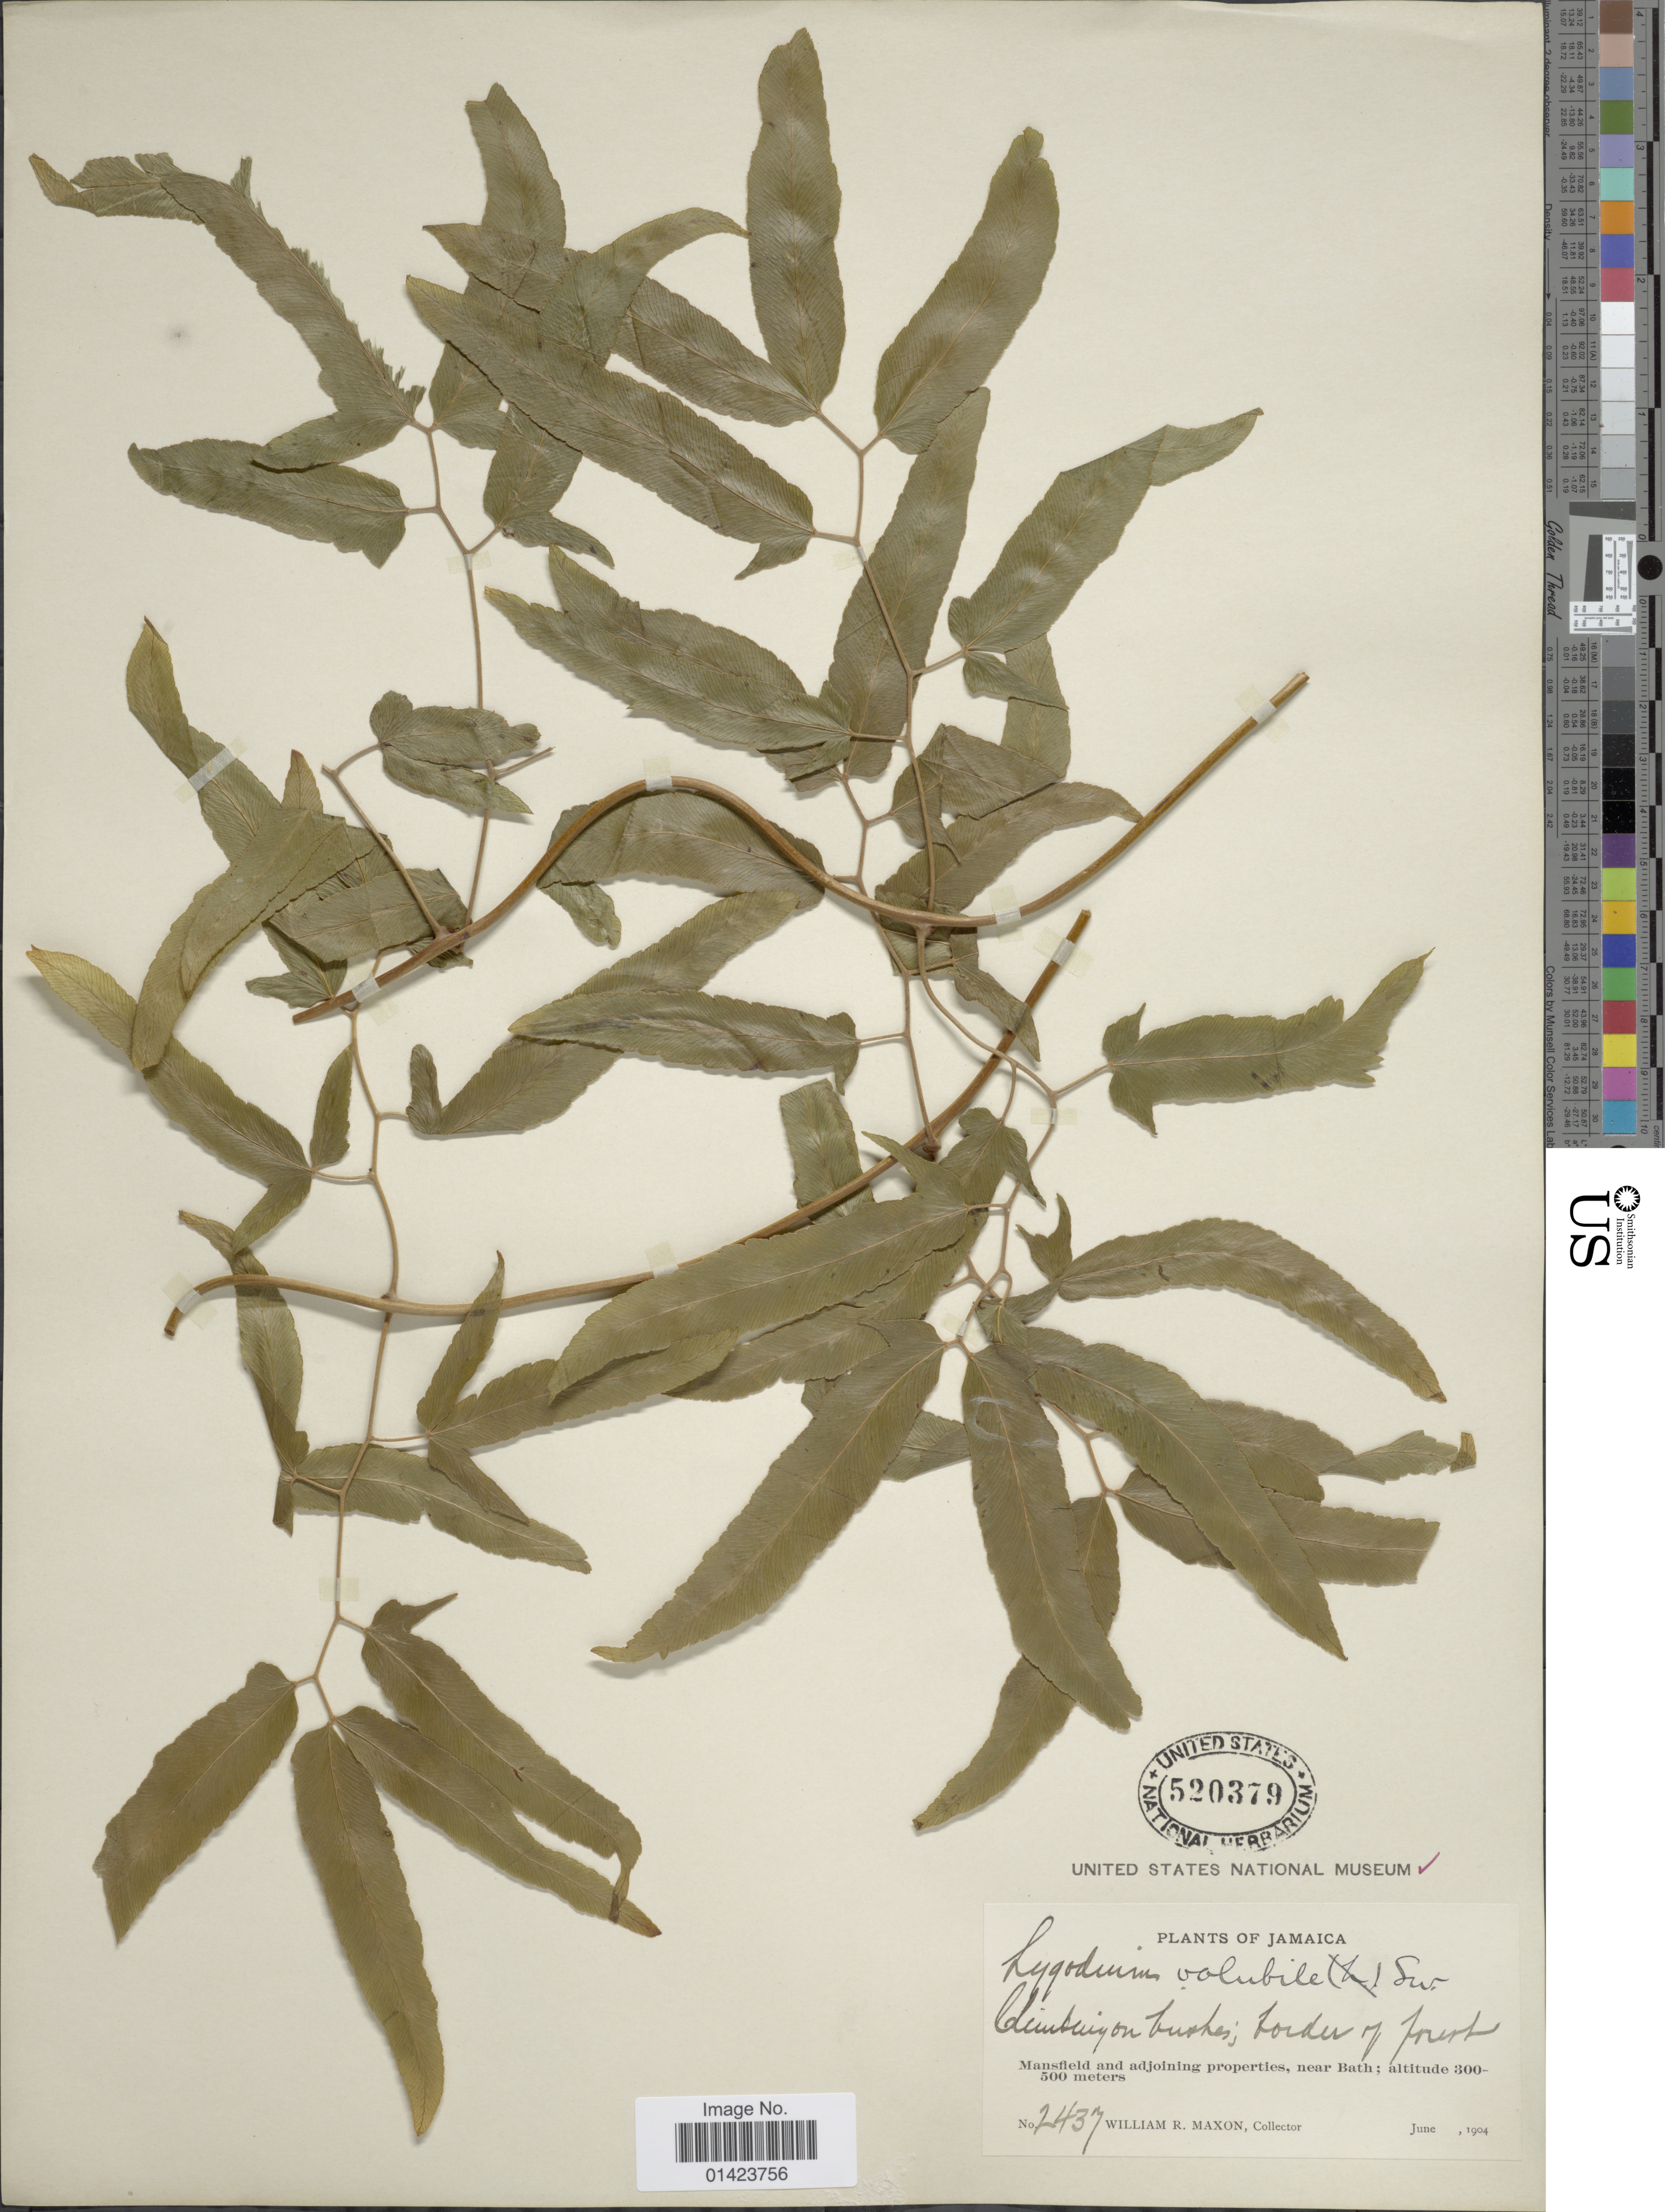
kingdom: Plantae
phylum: Tracheophyta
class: Polypodiopsida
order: Schizaeales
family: Lygodiaceae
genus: Lygodium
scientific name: Lygodium volubile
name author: Sw.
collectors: W. R. Maxon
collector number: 2437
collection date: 1904-06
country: Jamaica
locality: Mansfield and adjoining properties, near Bath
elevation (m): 300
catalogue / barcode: US 520379